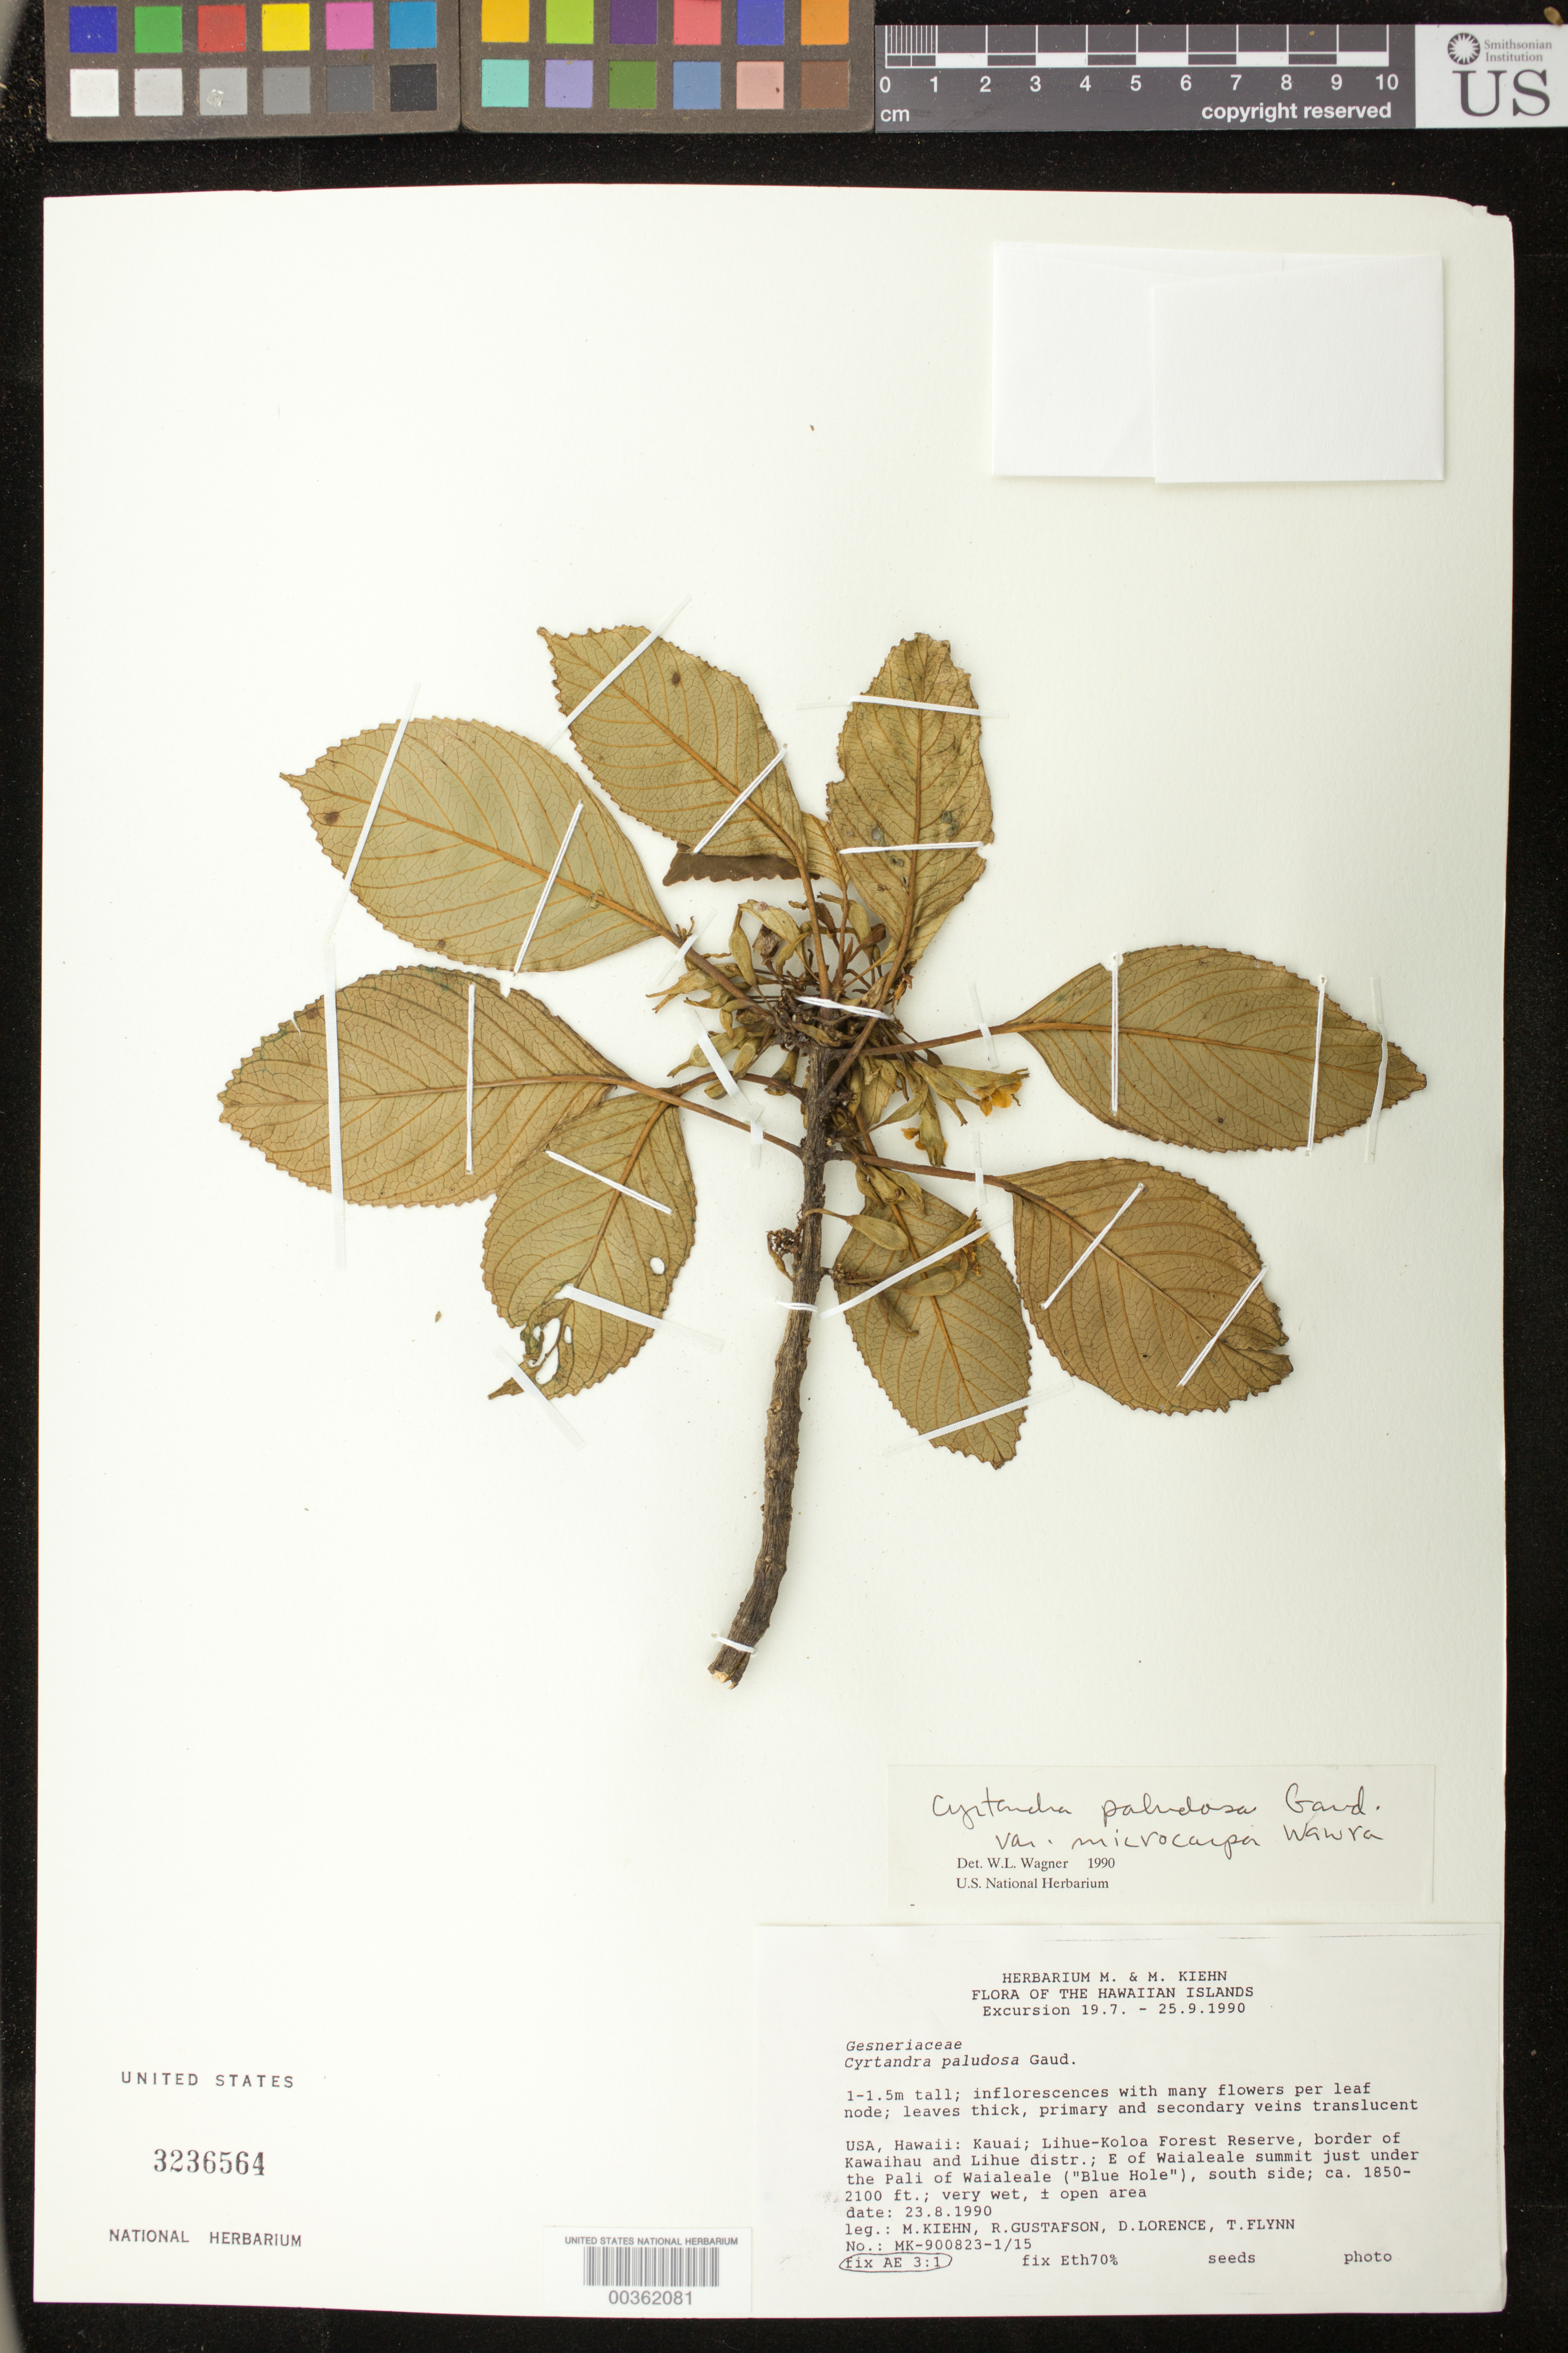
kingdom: Plantae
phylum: Tracheophyta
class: Magnoliopsida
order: Lamiales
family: Gesneriaceae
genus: Cyrtandra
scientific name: Cyrtandra paludosa var. microcarpa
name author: Wawra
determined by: Wagner, W. L., (BOT), Smithsonian Institution - National Museum of Natural History (UNITED STATES)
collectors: M. Kiehn, R. Gustafson, D. Lorence & T. W. Flynn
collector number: MK- 900823 -1/15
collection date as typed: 23 Aug 1990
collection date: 1990-08-23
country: United States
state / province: Hawaii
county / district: Kauai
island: Kaua'i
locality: Kauai co., Lihue-Koloa forest reserve, border of kawaihau and Lihue distr.; E of Waialeale summit just under pali of Waialeale, S side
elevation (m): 564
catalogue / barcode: US 3236564